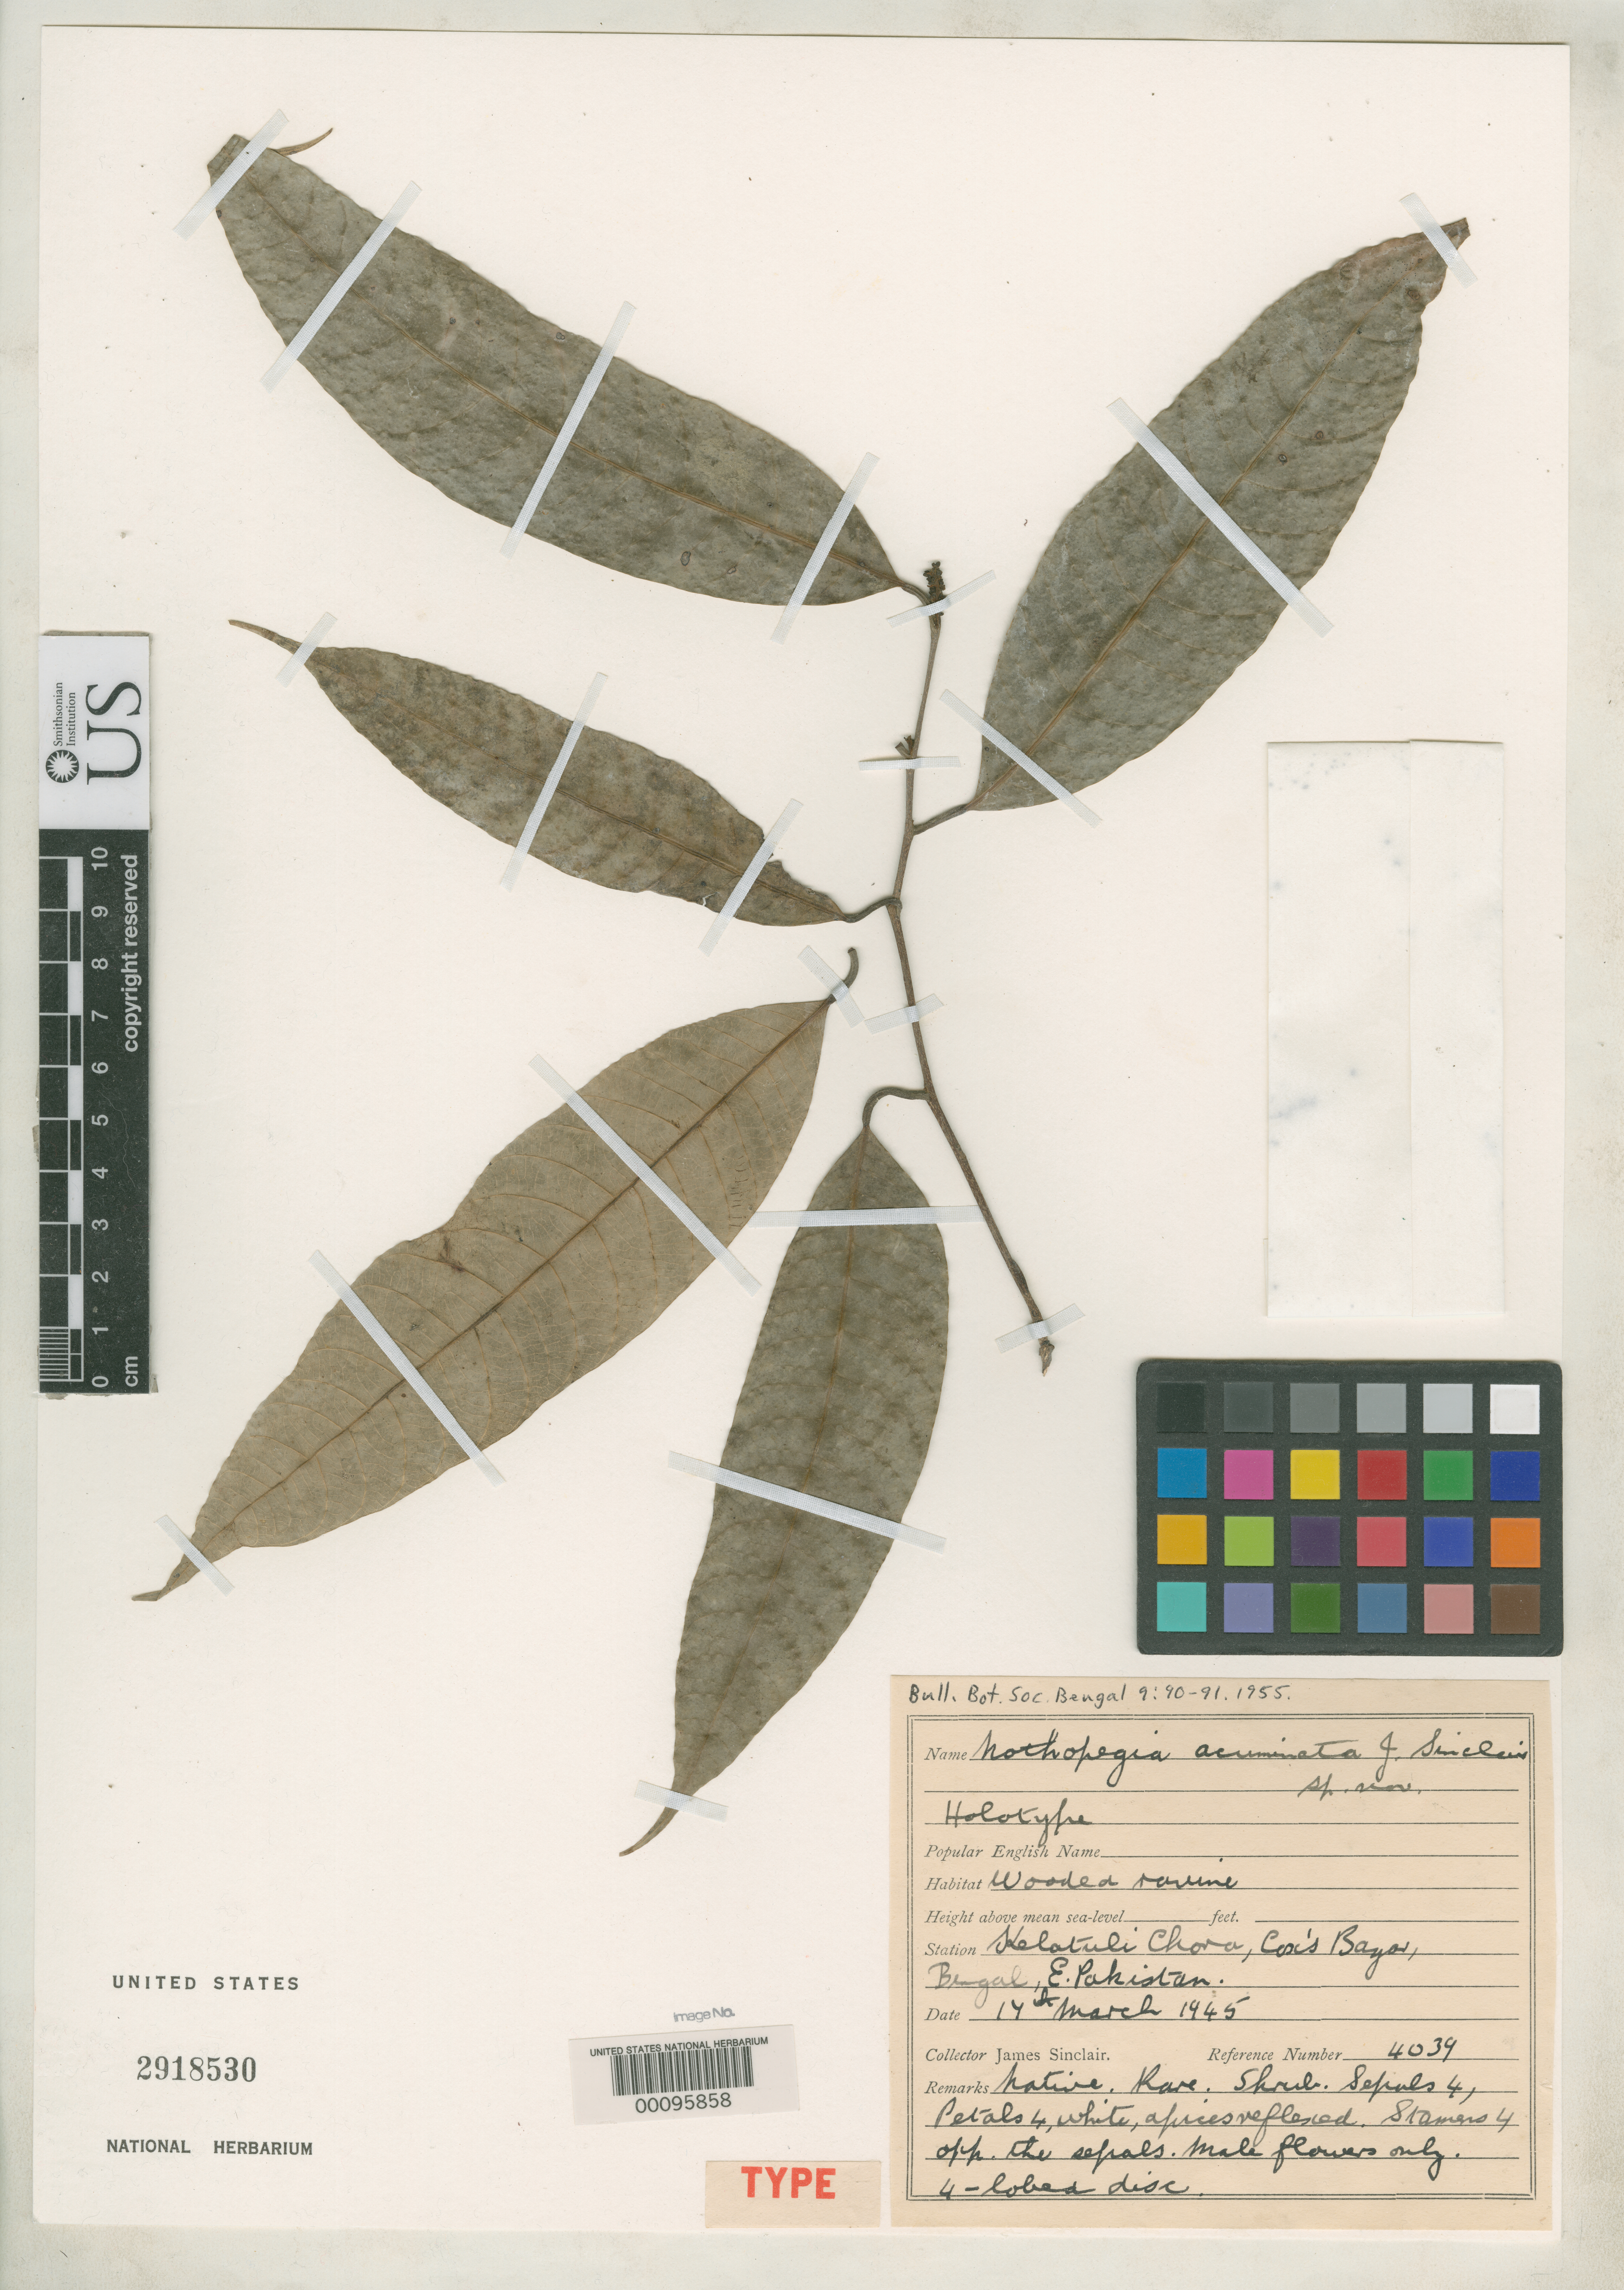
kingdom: Plantae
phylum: Tracheophyta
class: Magnoliopsida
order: Sapindales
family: Anacardiaceae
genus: Nothopegia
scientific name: Nothopegia acuminata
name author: J. Sinclair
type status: Holotype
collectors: J. Sinclair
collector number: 4039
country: Bangladesh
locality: Kelatuli Chora, Cosis Bayor, Bengal.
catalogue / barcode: US 2918530